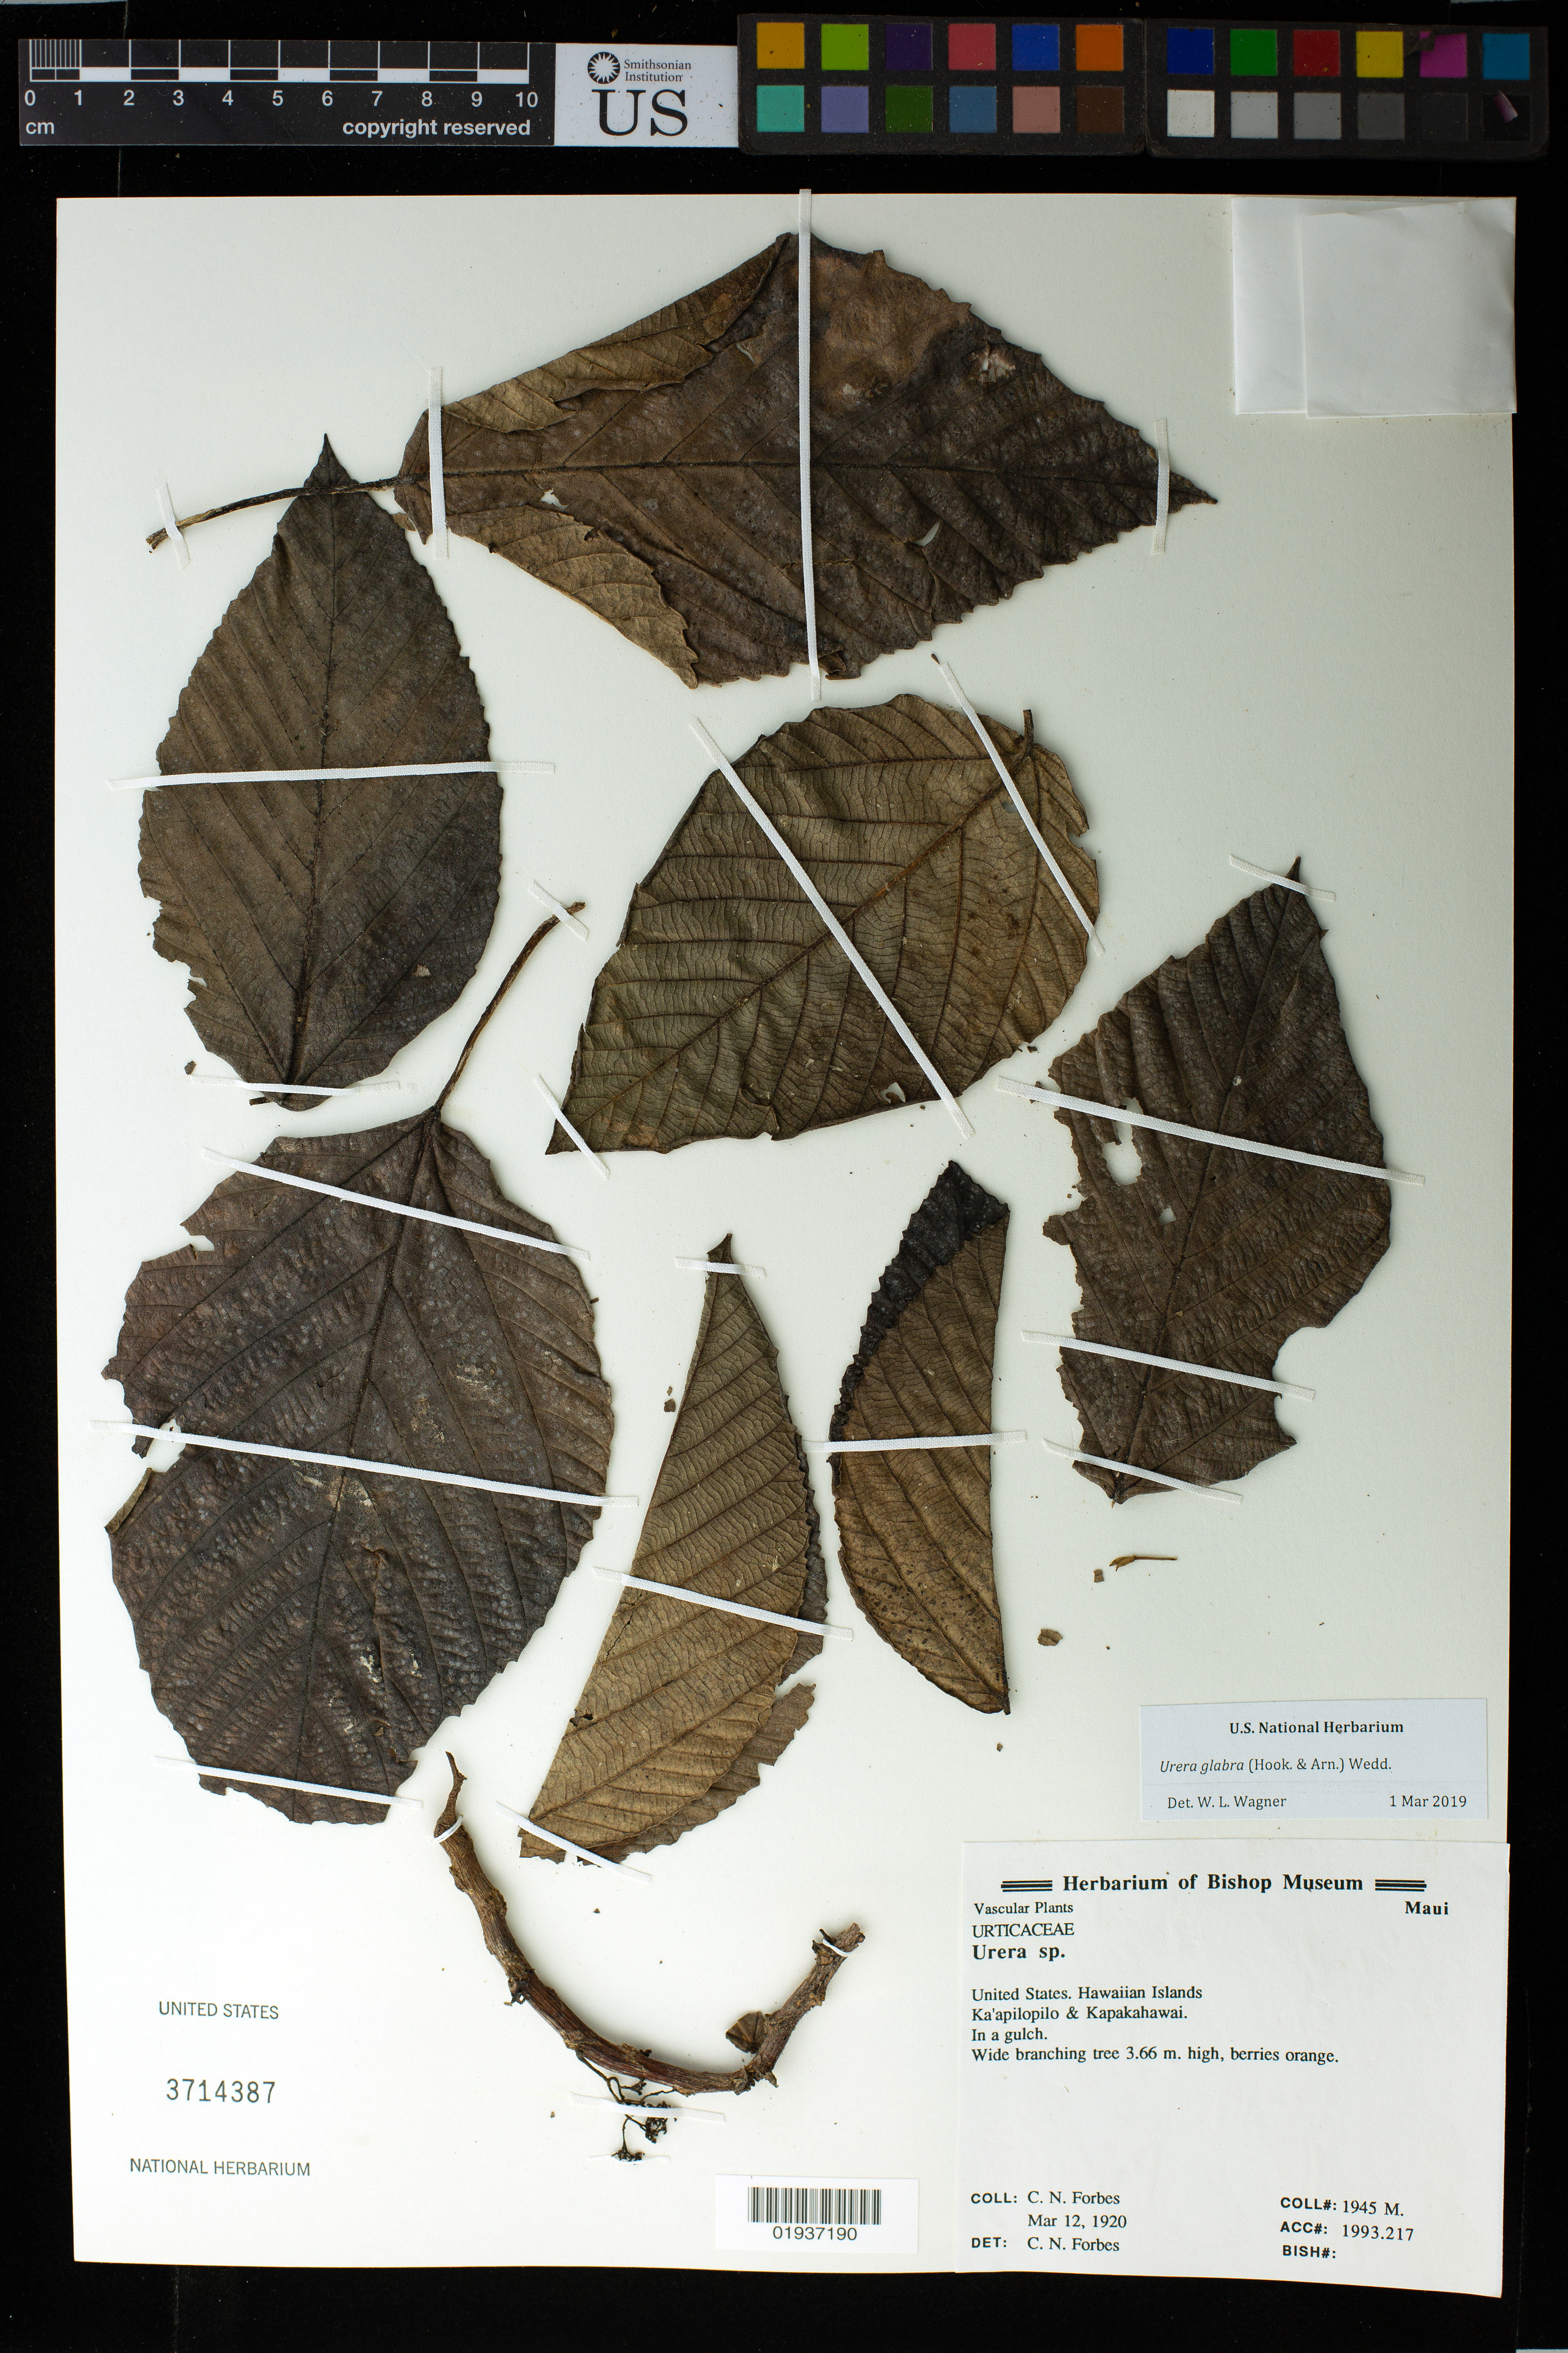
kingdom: Plantae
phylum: Tracheophyta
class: Magnoliopsida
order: Rosales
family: Urticaceae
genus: Touchardia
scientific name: Touchardia oahuensis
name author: T. Wells & A. K. Monro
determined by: Wagner, W. L., (BOT), Smithsonian Institution - National Museum of Natural History (UNITED STATES)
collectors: C. N. Forbes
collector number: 1945.M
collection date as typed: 12 Mar 1920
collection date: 1920-03-12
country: United States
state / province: Hawaii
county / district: Maui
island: Maui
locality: Kaapilopilo and Kapakahawai, in a gulch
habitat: Gulch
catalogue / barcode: US 3714387